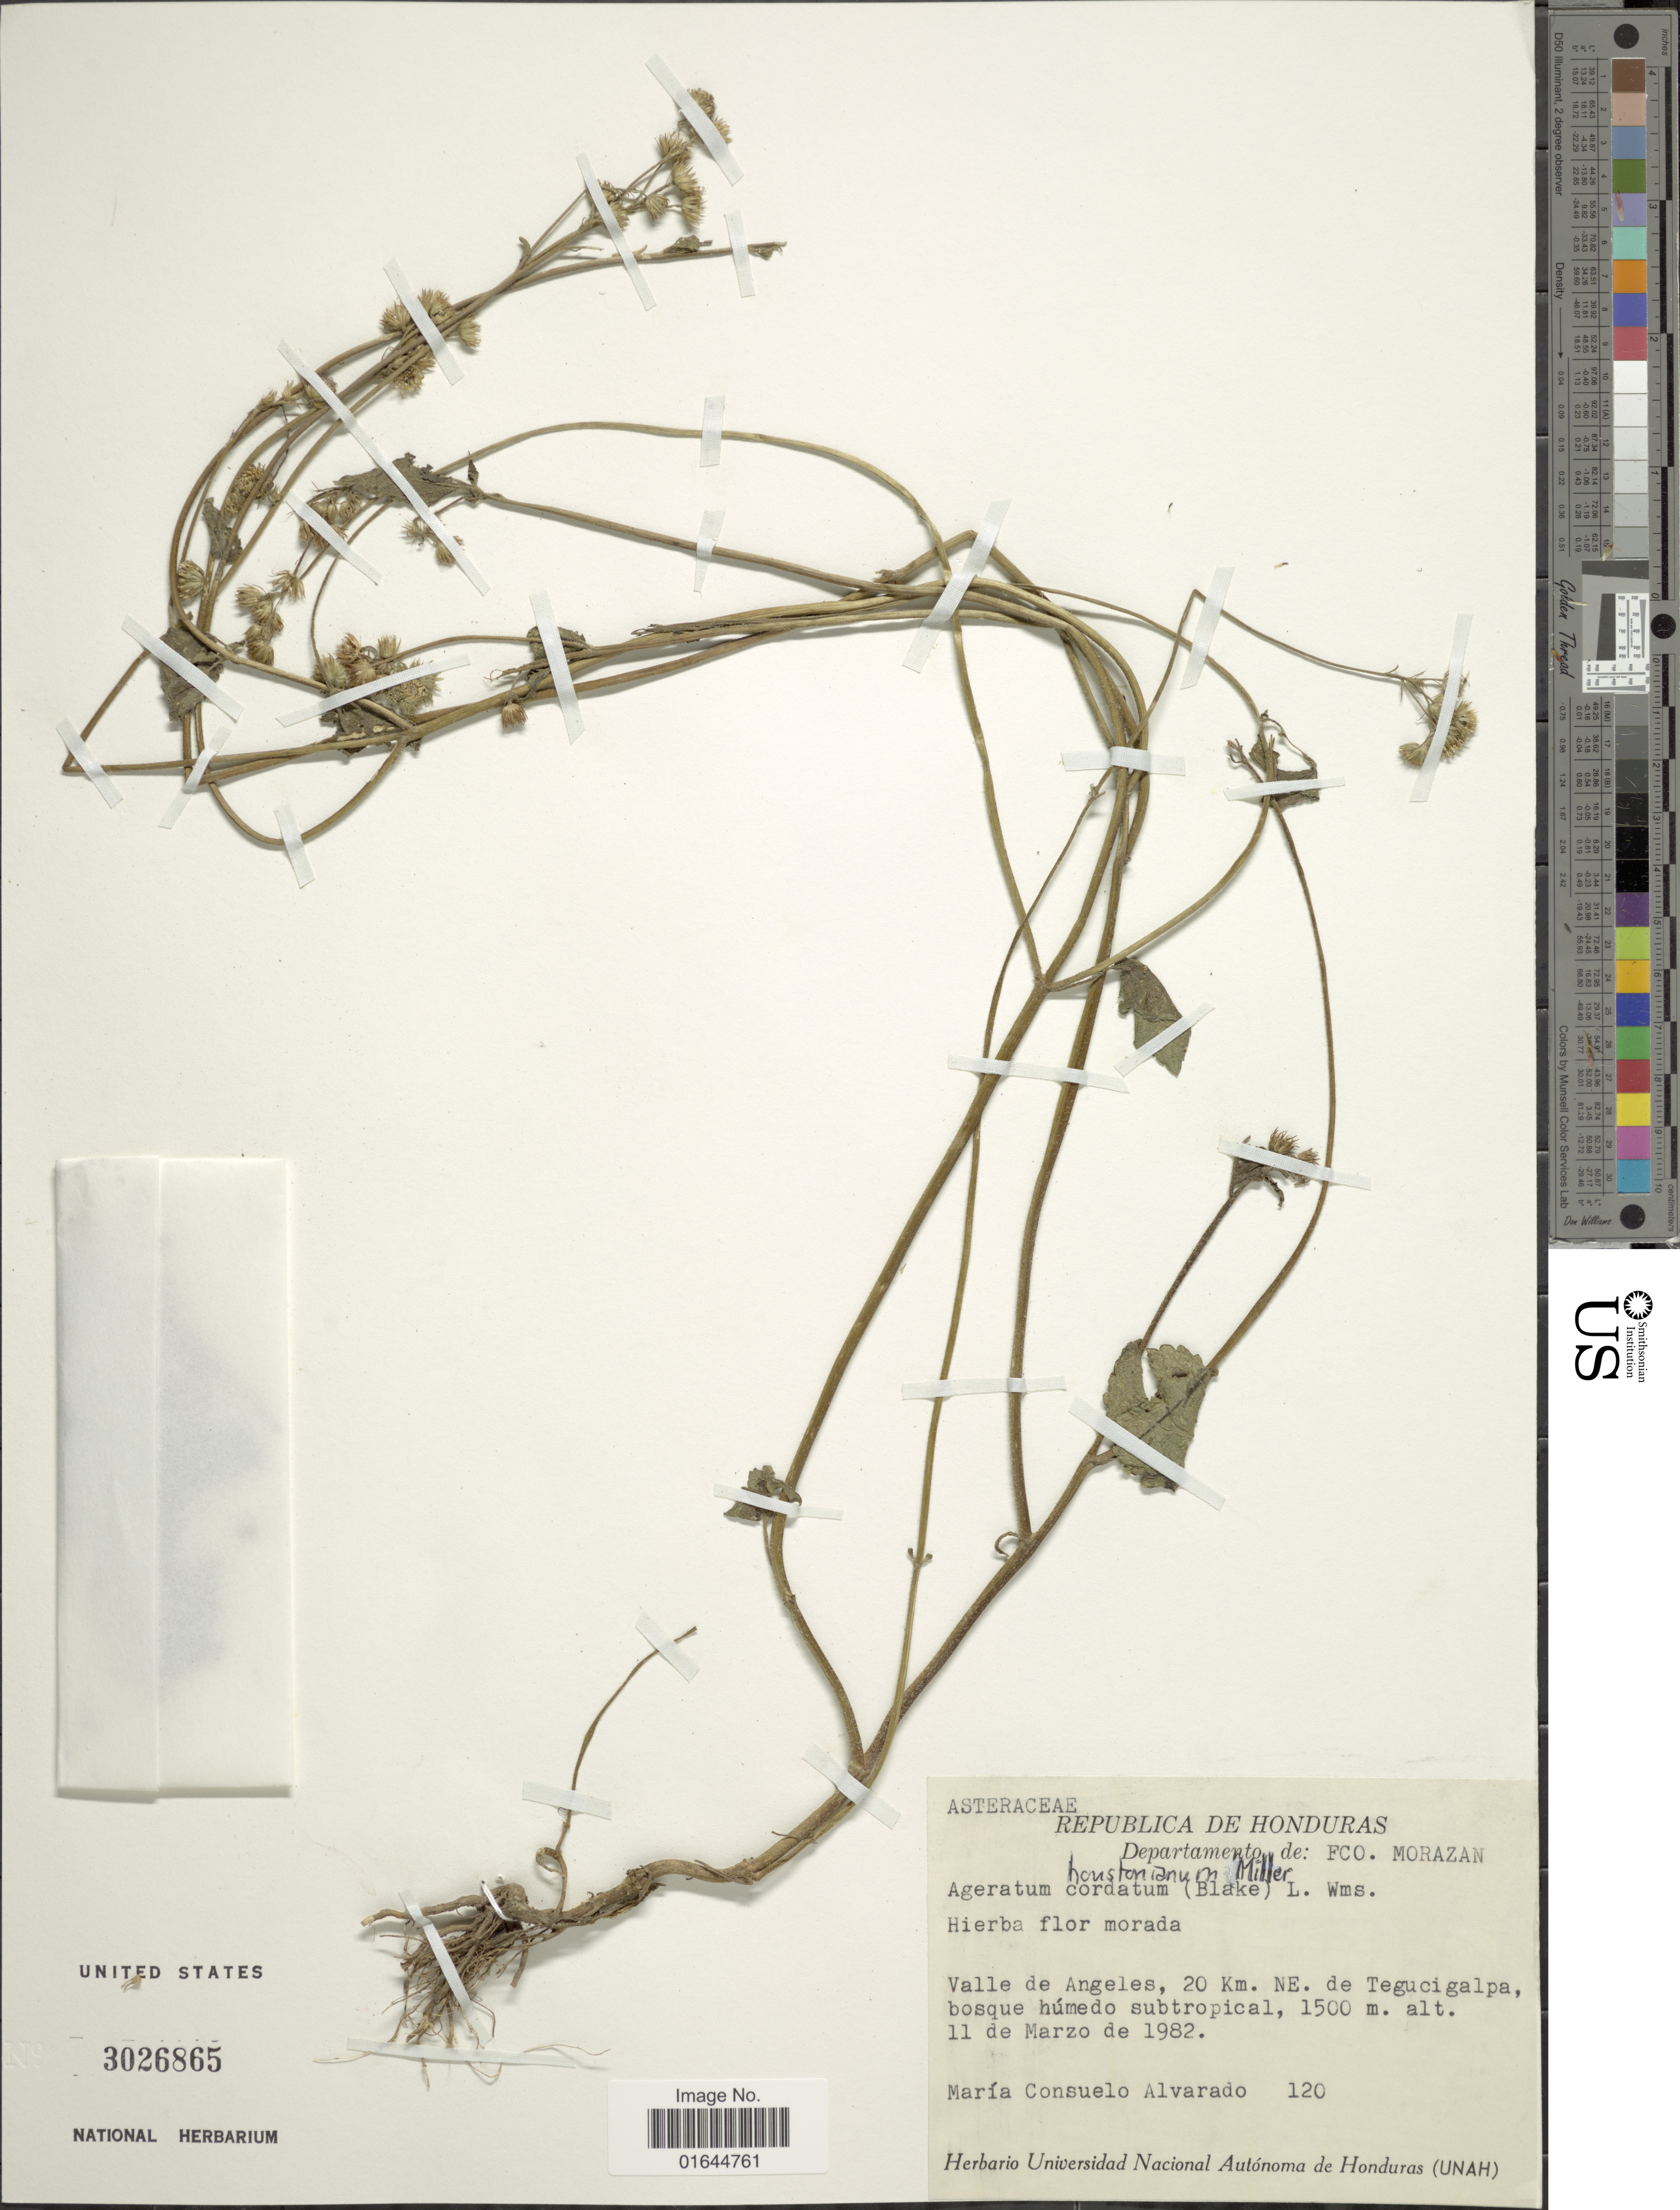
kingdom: Plantae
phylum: Tracheophyta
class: Magnoliopsida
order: Asterales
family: Asteraceae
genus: Ageratum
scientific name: Ageratum houstonianum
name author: Mill.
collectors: C. Alvarado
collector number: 120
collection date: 1982-03-11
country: Honduras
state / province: Fco. Morazán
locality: Honduras, Departamento de: Fco. Morazan, Valle de Angeles, 20 Km. NE. de Tegucigalpa.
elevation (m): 1500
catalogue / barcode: US 3026865